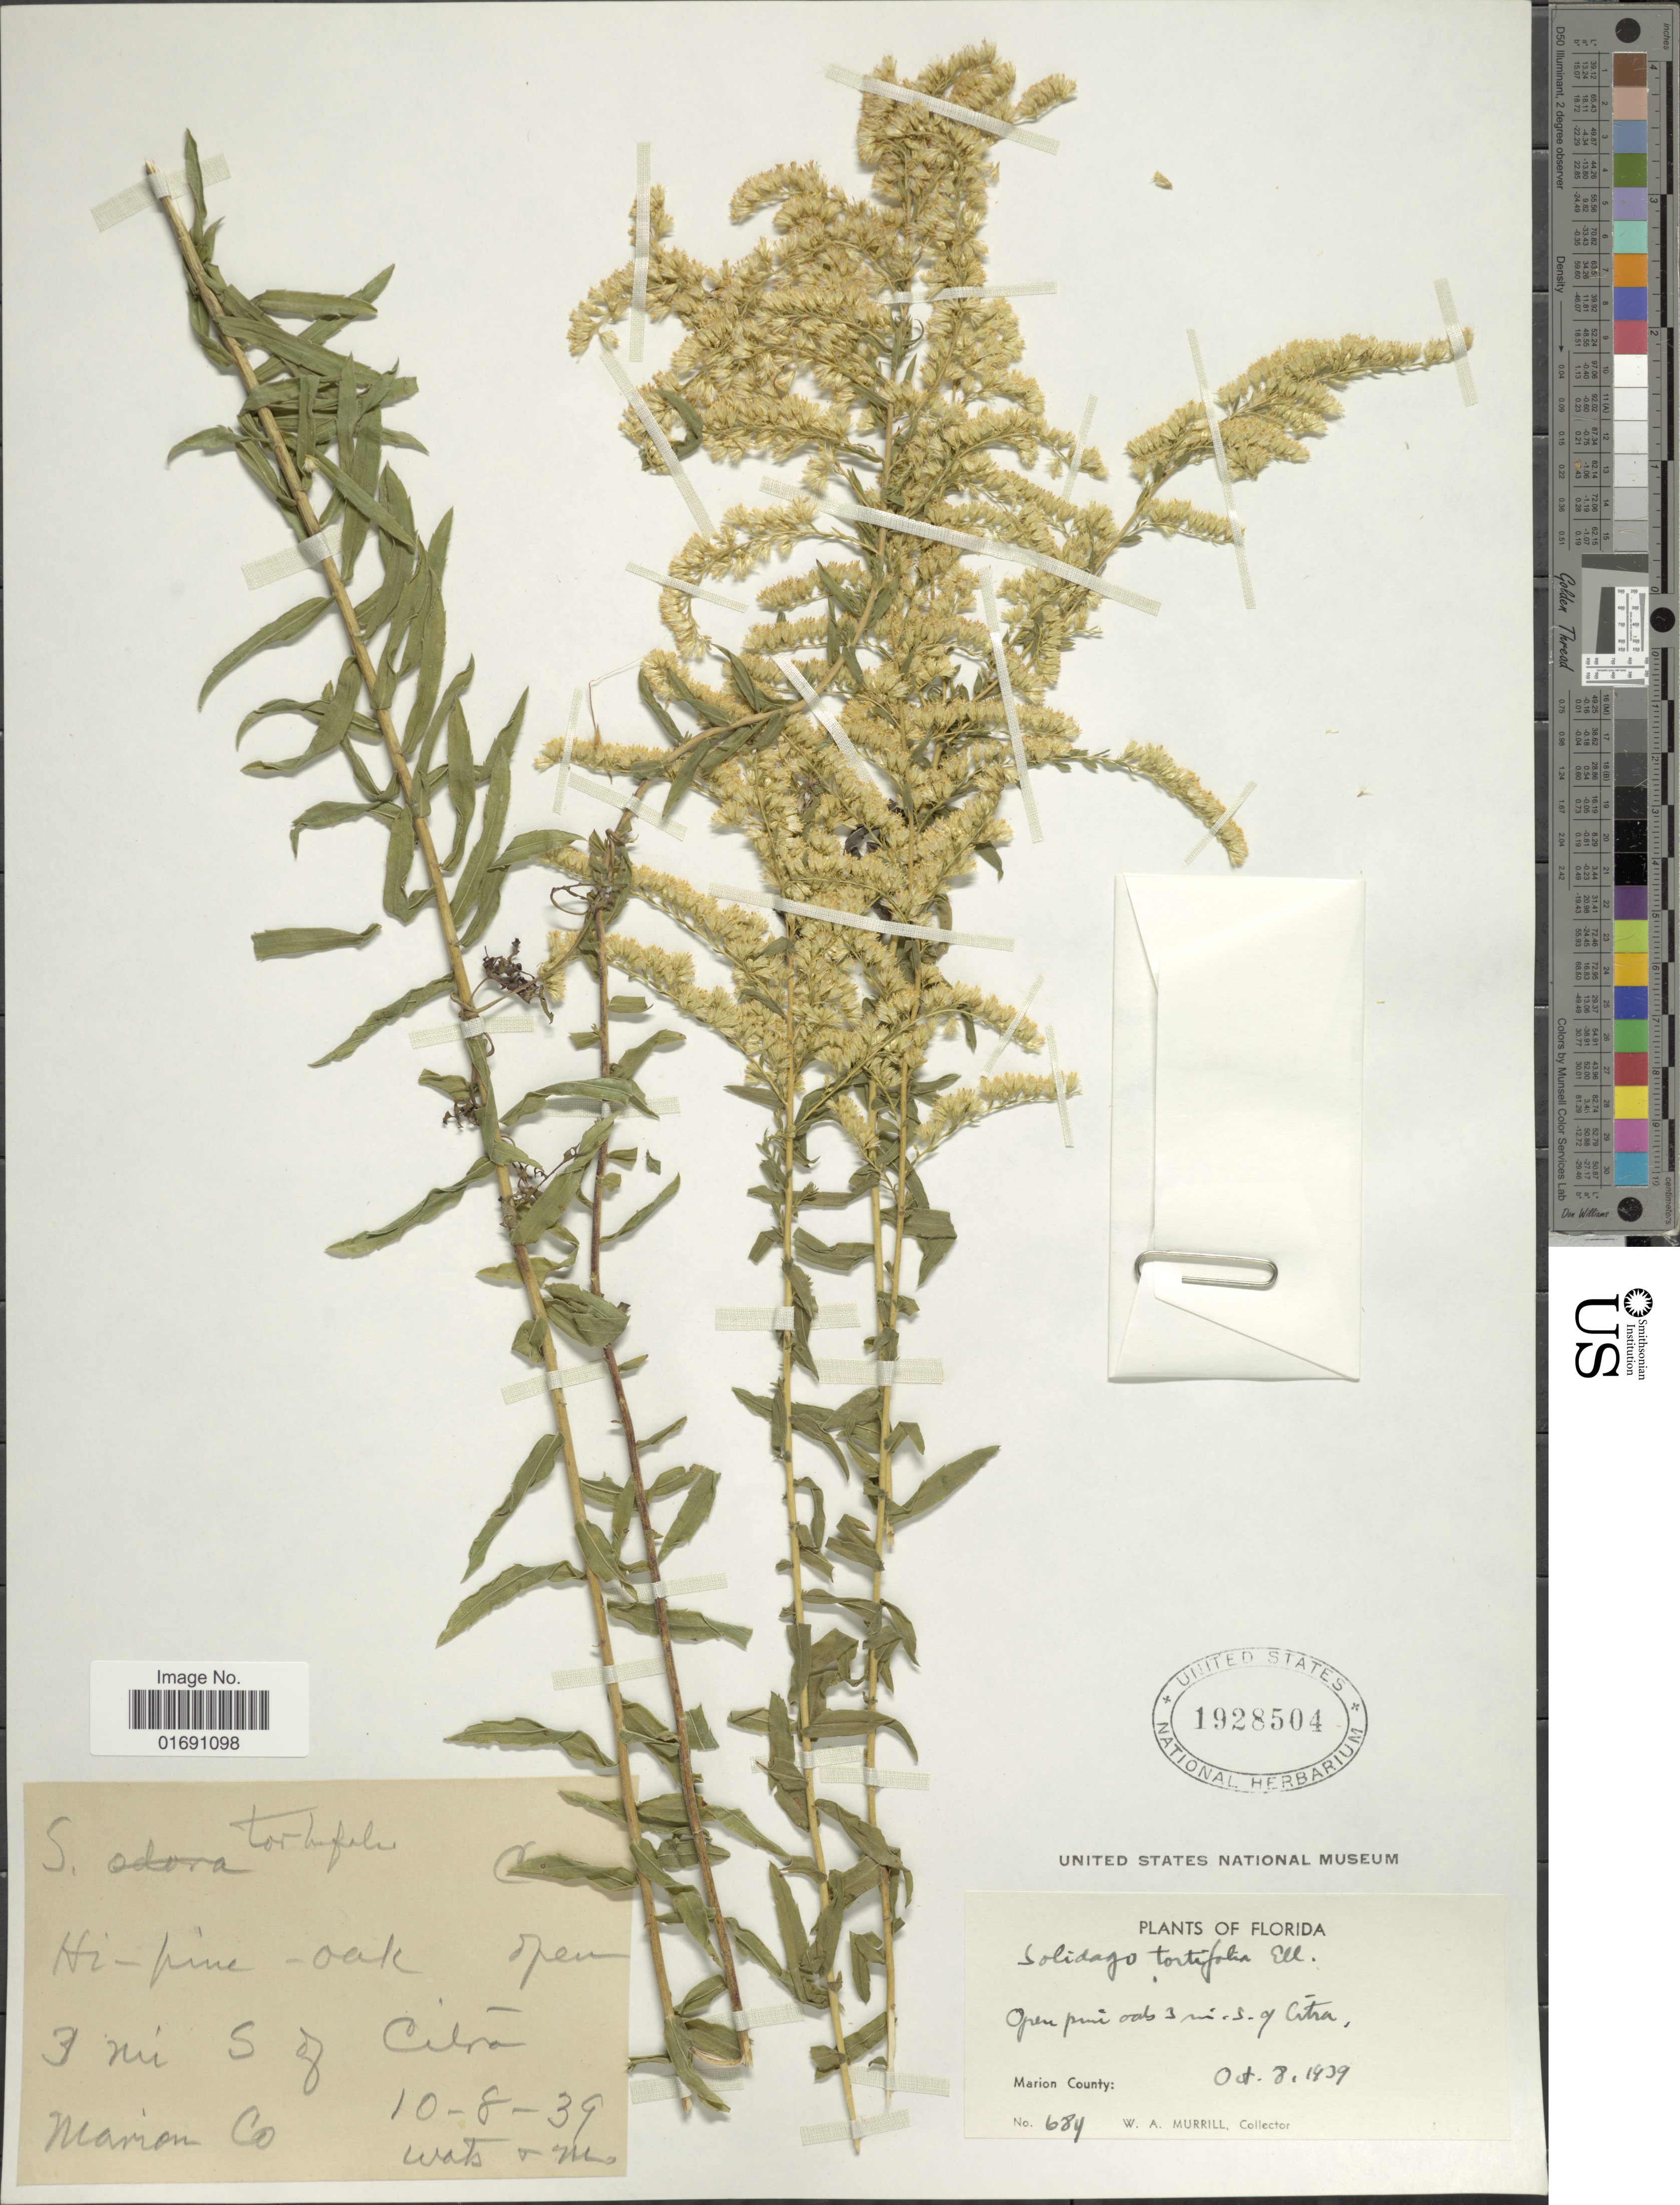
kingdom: Plantae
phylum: Tracheophyta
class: Magnoliopsida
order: Asterales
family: Asteraceae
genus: Solidago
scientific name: Solidago tortifolia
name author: Elliott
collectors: W. A. Murrill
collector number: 684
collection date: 1939-10-08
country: United States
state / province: Florida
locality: Open pine woods 3 mi S of Citra, Marion County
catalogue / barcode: US 1928504